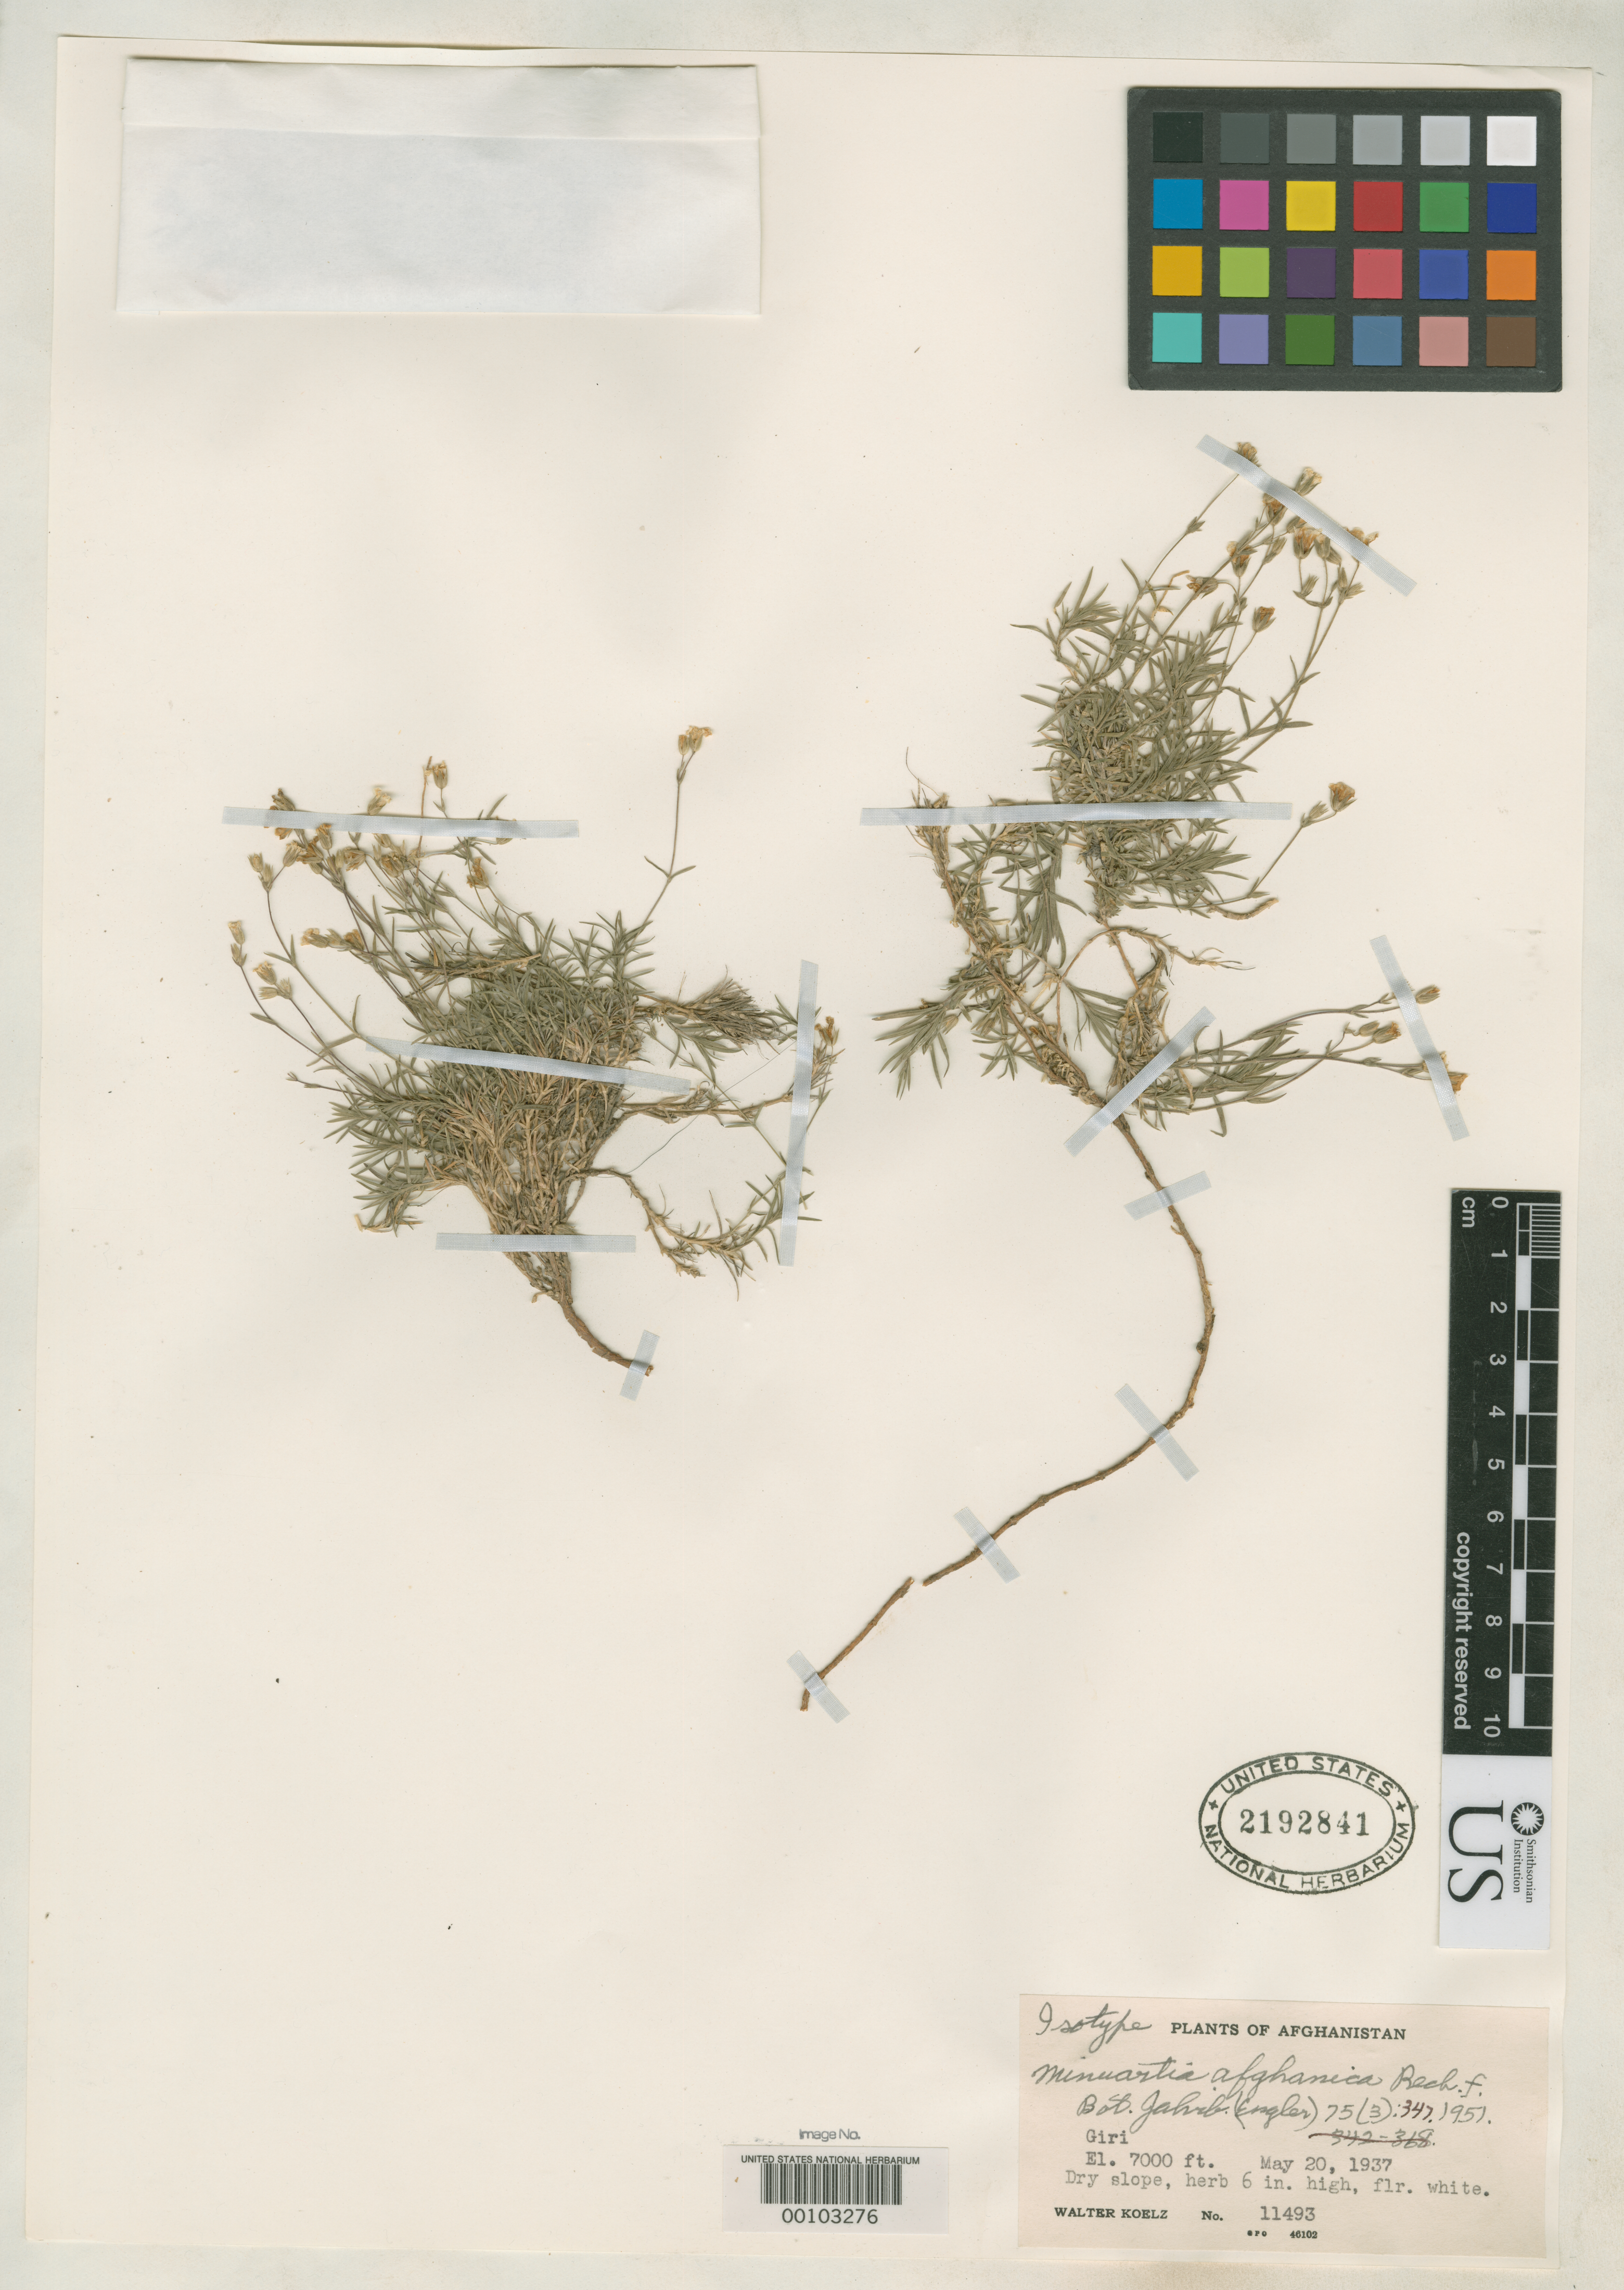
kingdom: Plantae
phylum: Tracheophyta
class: Magnoliopsida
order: Caryophyllales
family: Caryophyllaceae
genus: Minuartia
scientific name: Minuartia afghanica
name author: Rech. f.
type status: Isotype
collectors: W. N. Koelz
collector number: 11493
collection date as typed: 20 May 1937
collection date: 1937-05-20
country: Afghanistan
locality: Giri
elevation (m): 2134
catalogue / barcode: US 2192841